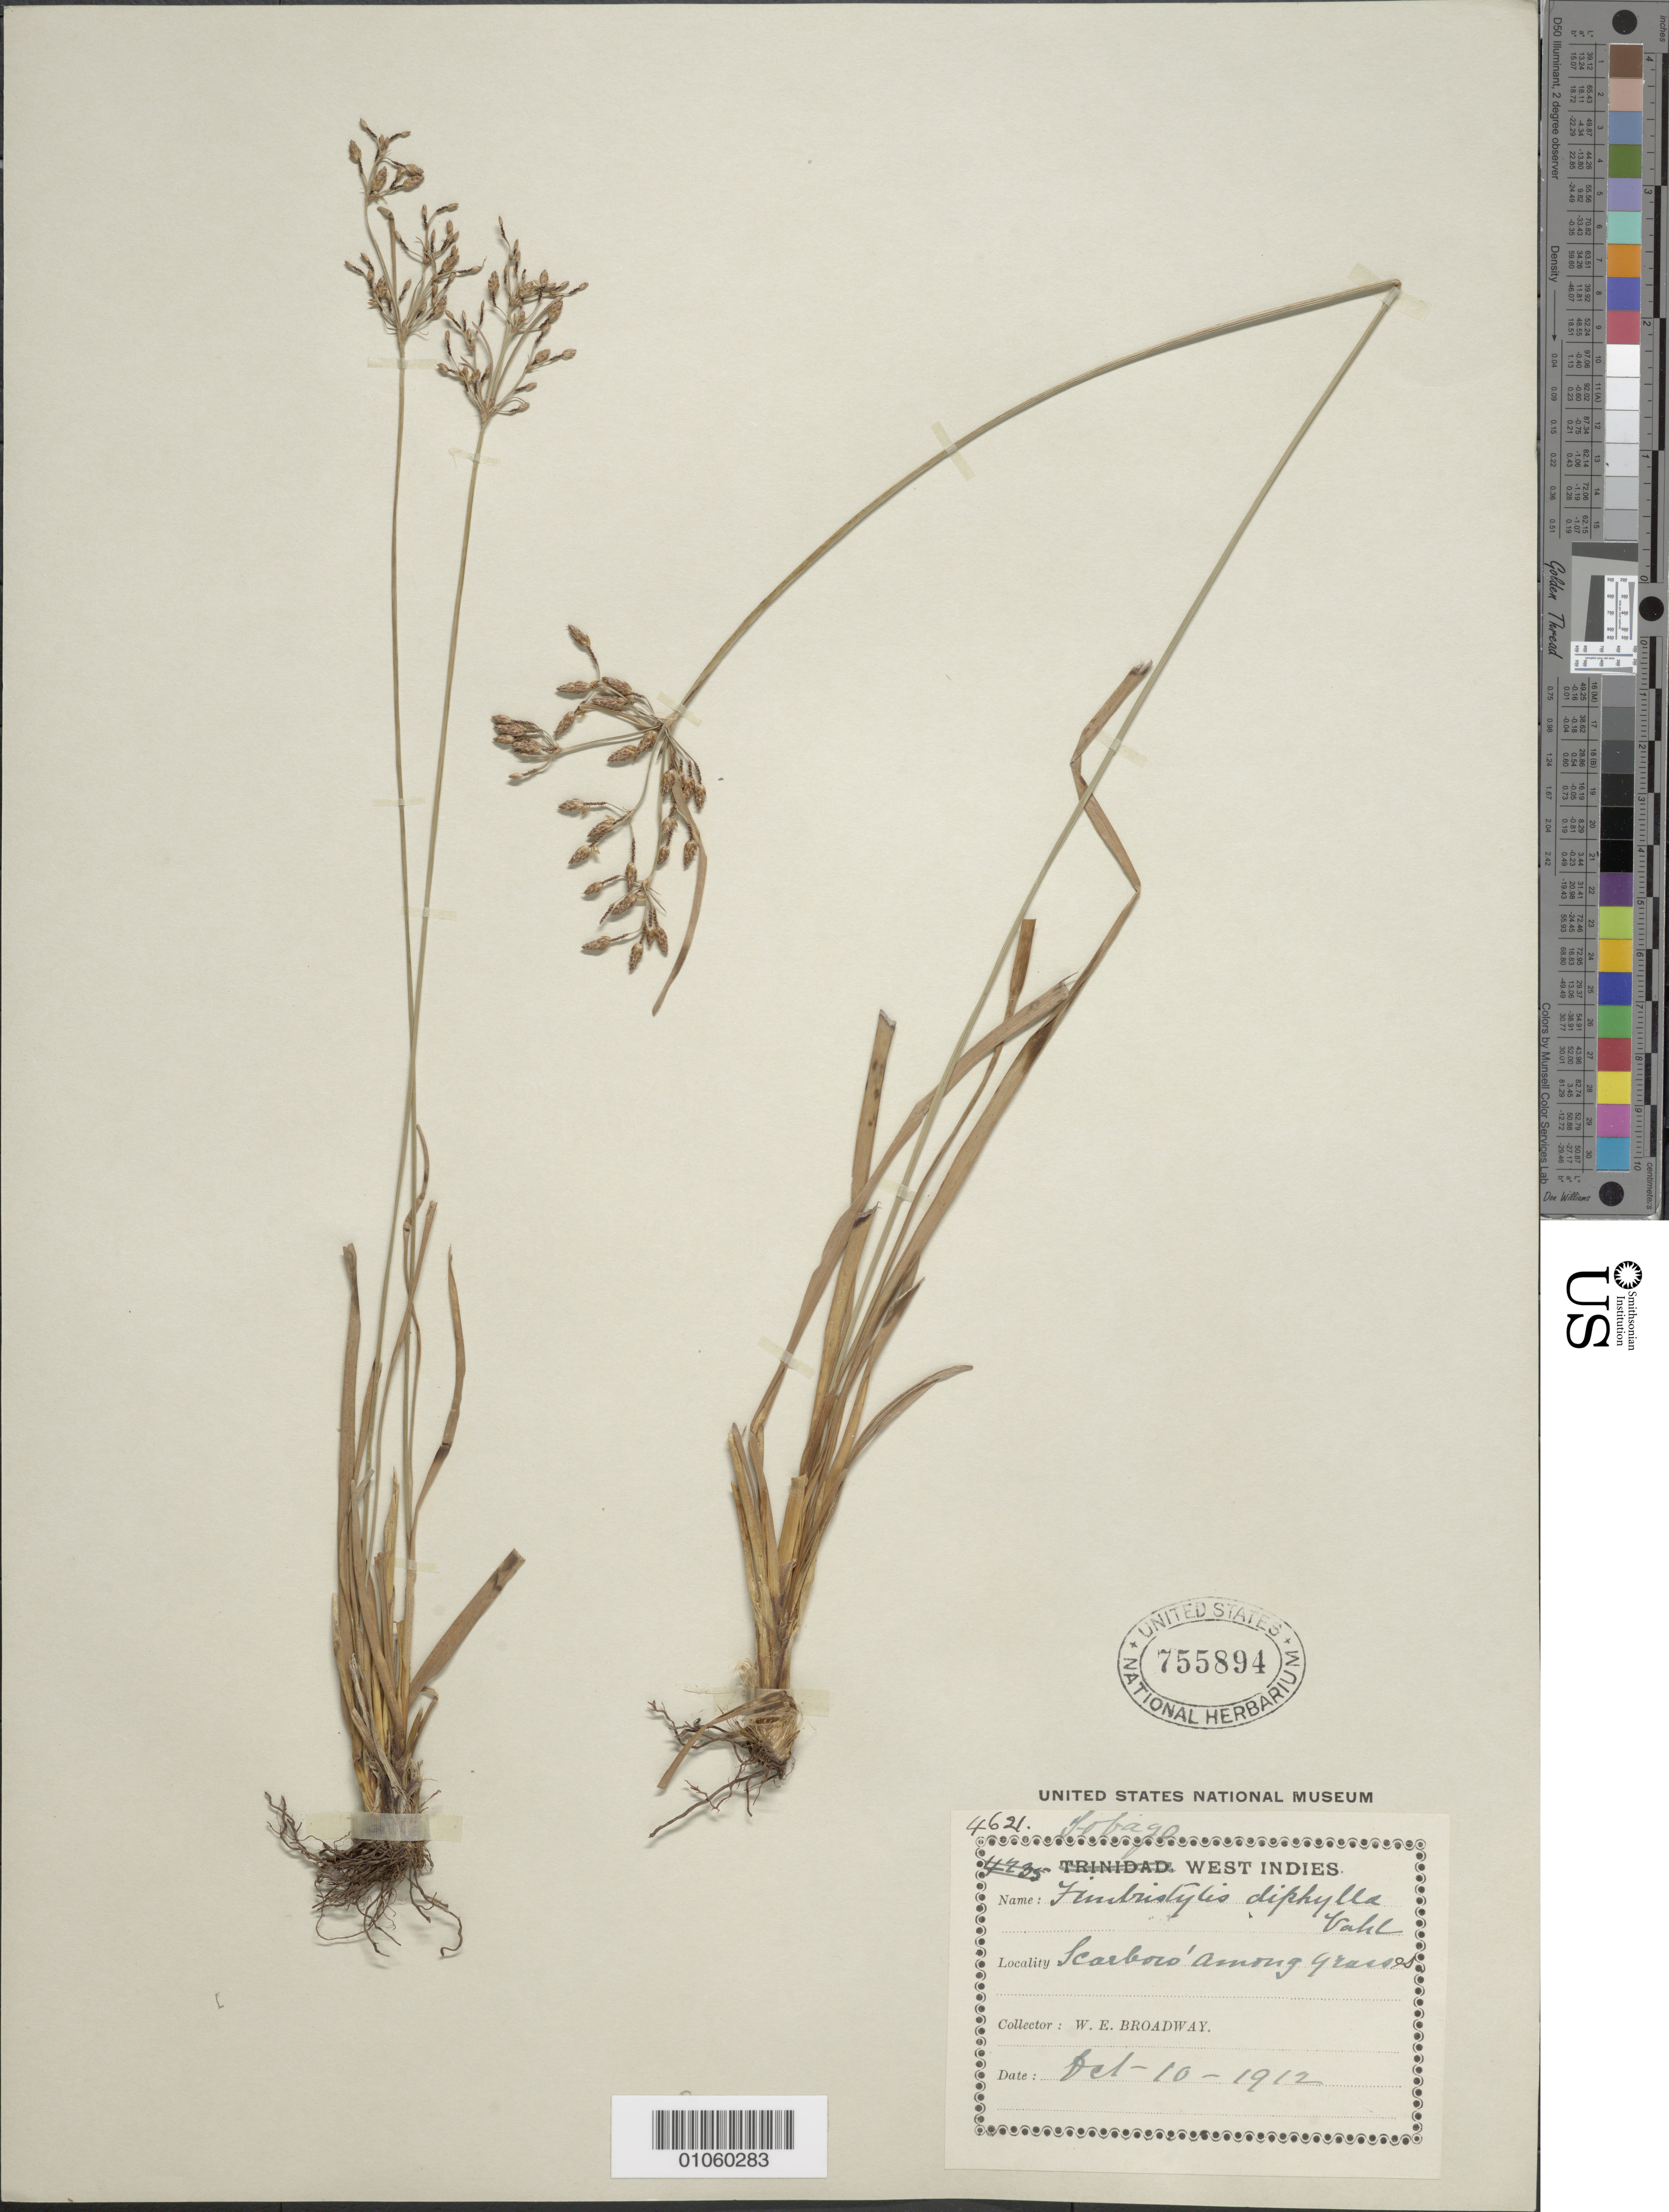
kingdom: Plantae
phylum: Tracheophyta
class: Liliopsida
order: Poales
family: Cyperaceae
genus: Fimbristylis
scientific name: Fimbristylis annua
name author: (All.) Roem. & Schult.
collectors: W. E. Broadway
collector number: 4621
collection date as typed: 20 Feb 1912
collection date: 1912-02-20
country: Trinidad and Tobago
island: Tobago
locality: Scarborough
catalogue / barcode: US 755894